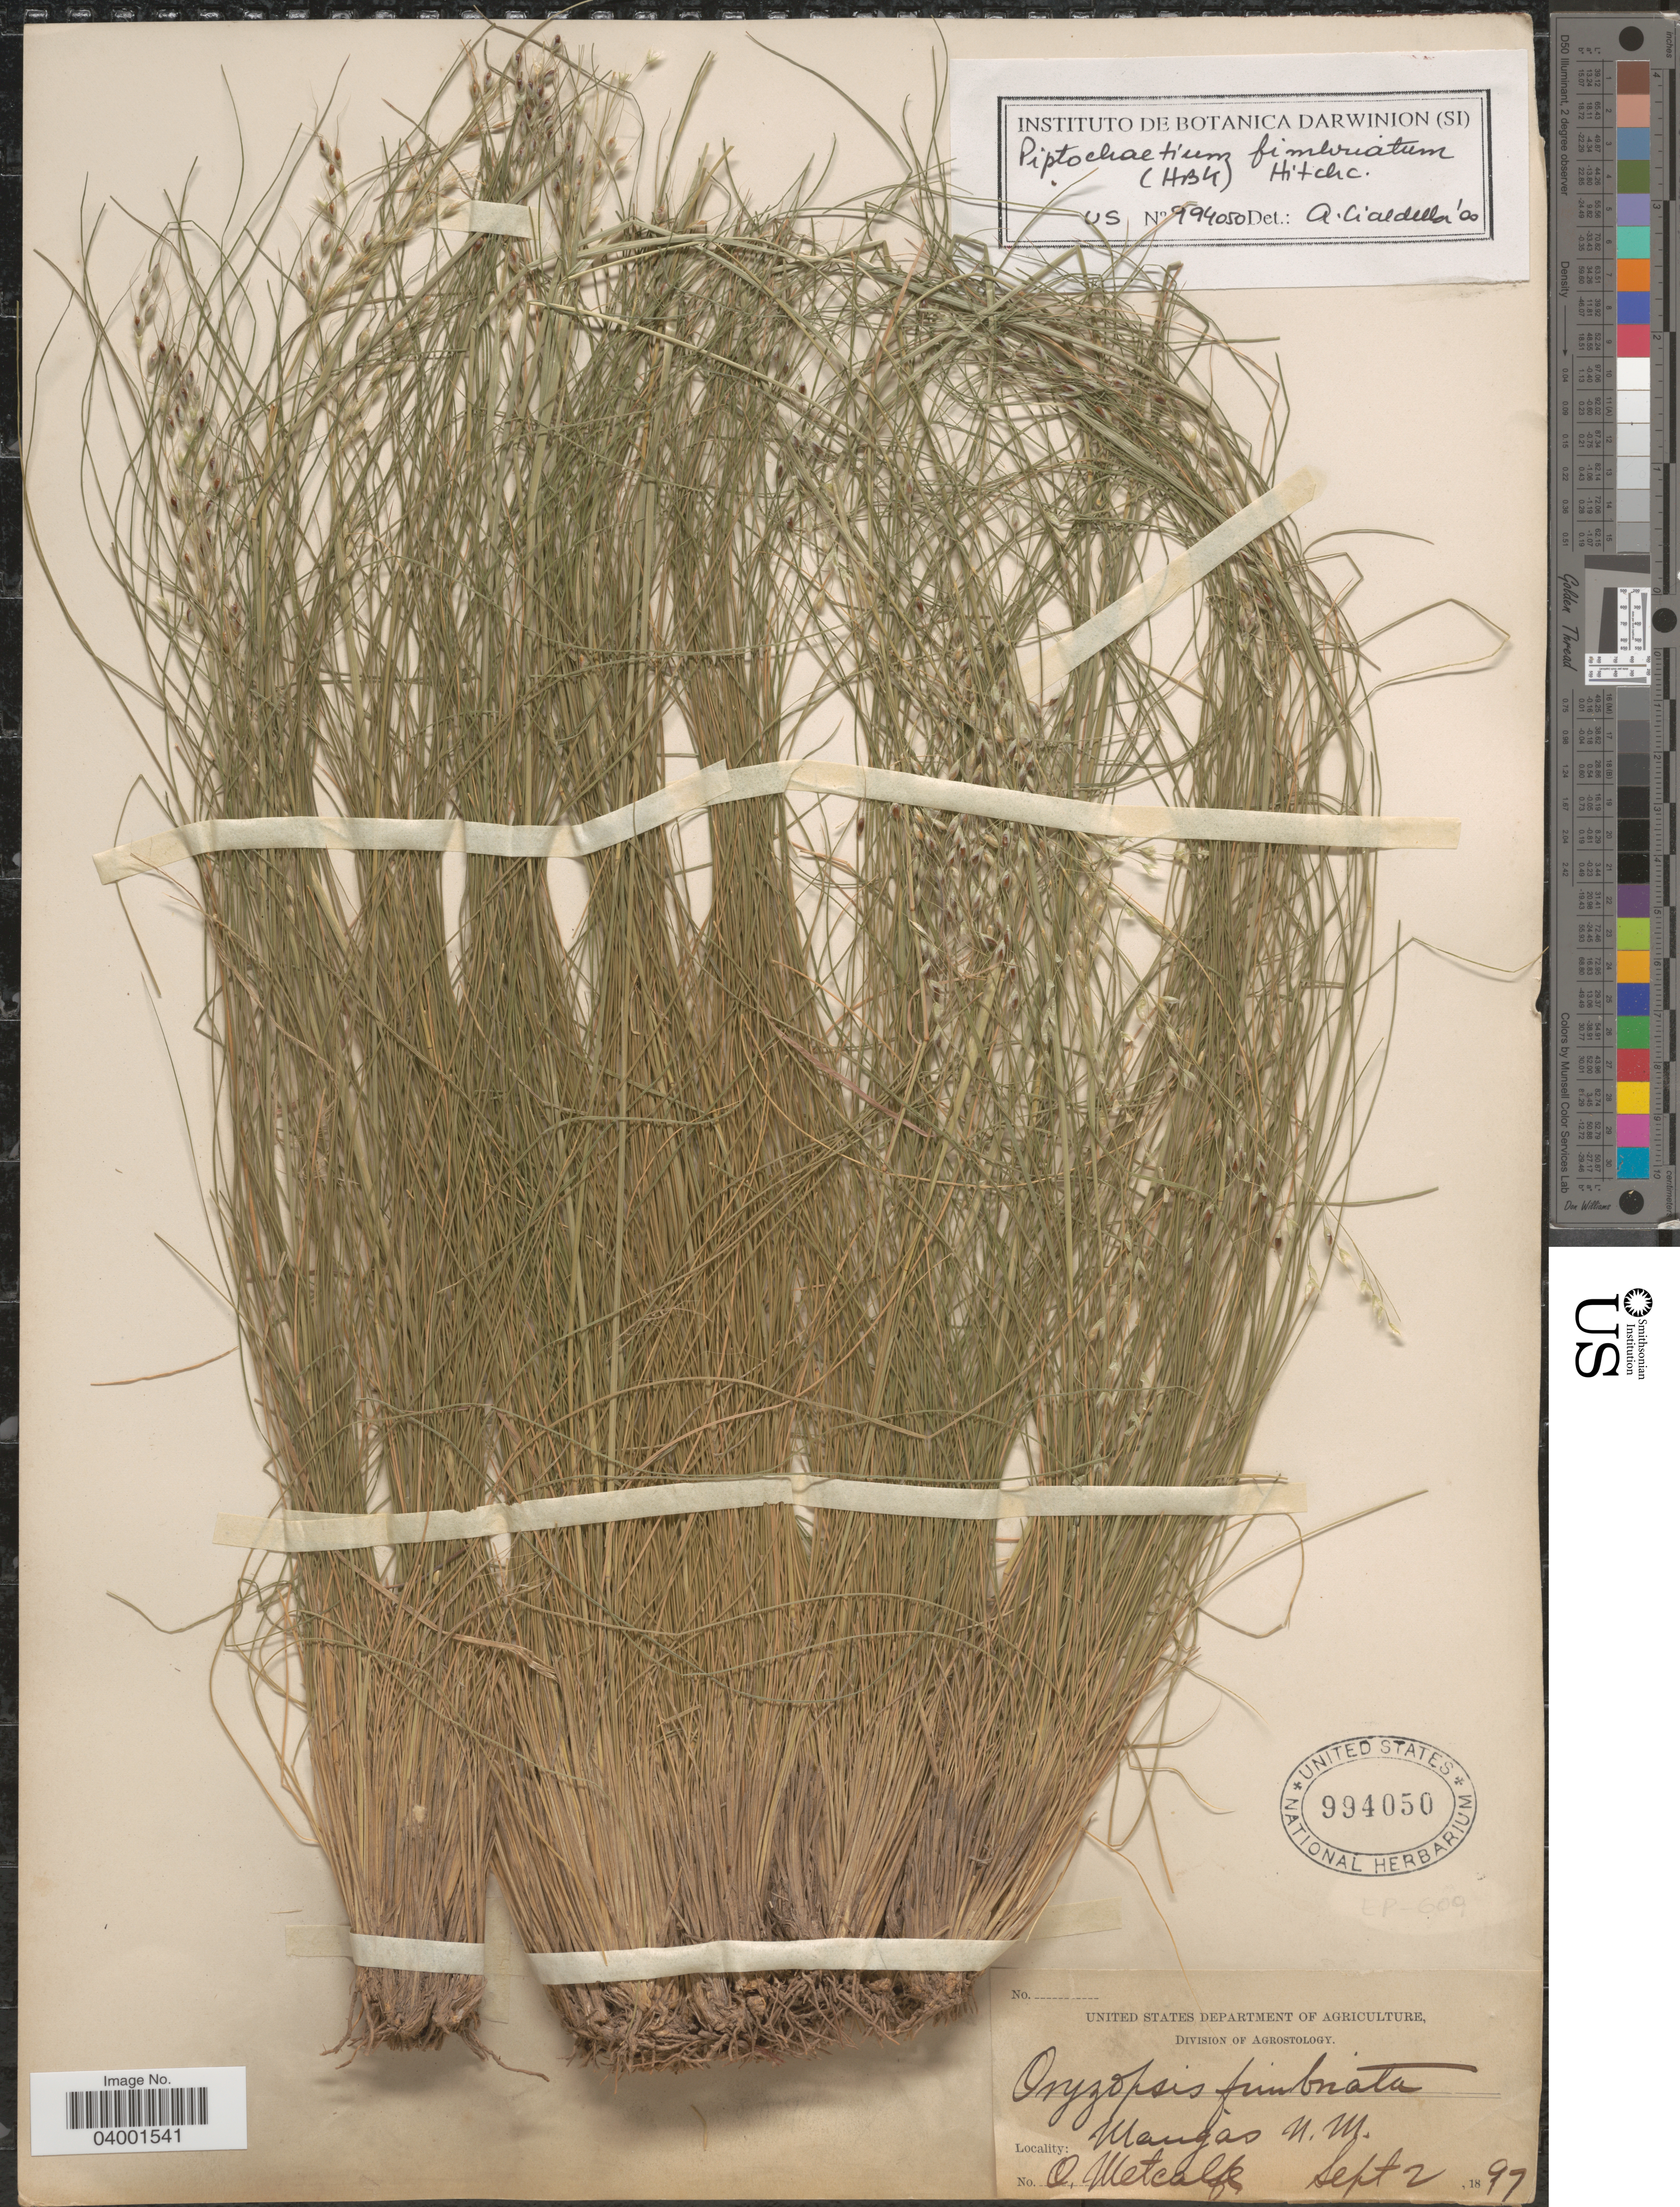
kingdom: Plantae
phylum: Tracheophyta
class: Liliopsida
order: Poales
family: Poaceae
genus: Piptochaetium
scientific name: Piptochaetium fimbriatum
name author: (Kunth) Hitchc.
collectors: O. Metcalfe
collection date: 1897-09-02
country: United States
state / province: New Mexico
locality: Mangas.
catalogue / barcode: US 994050